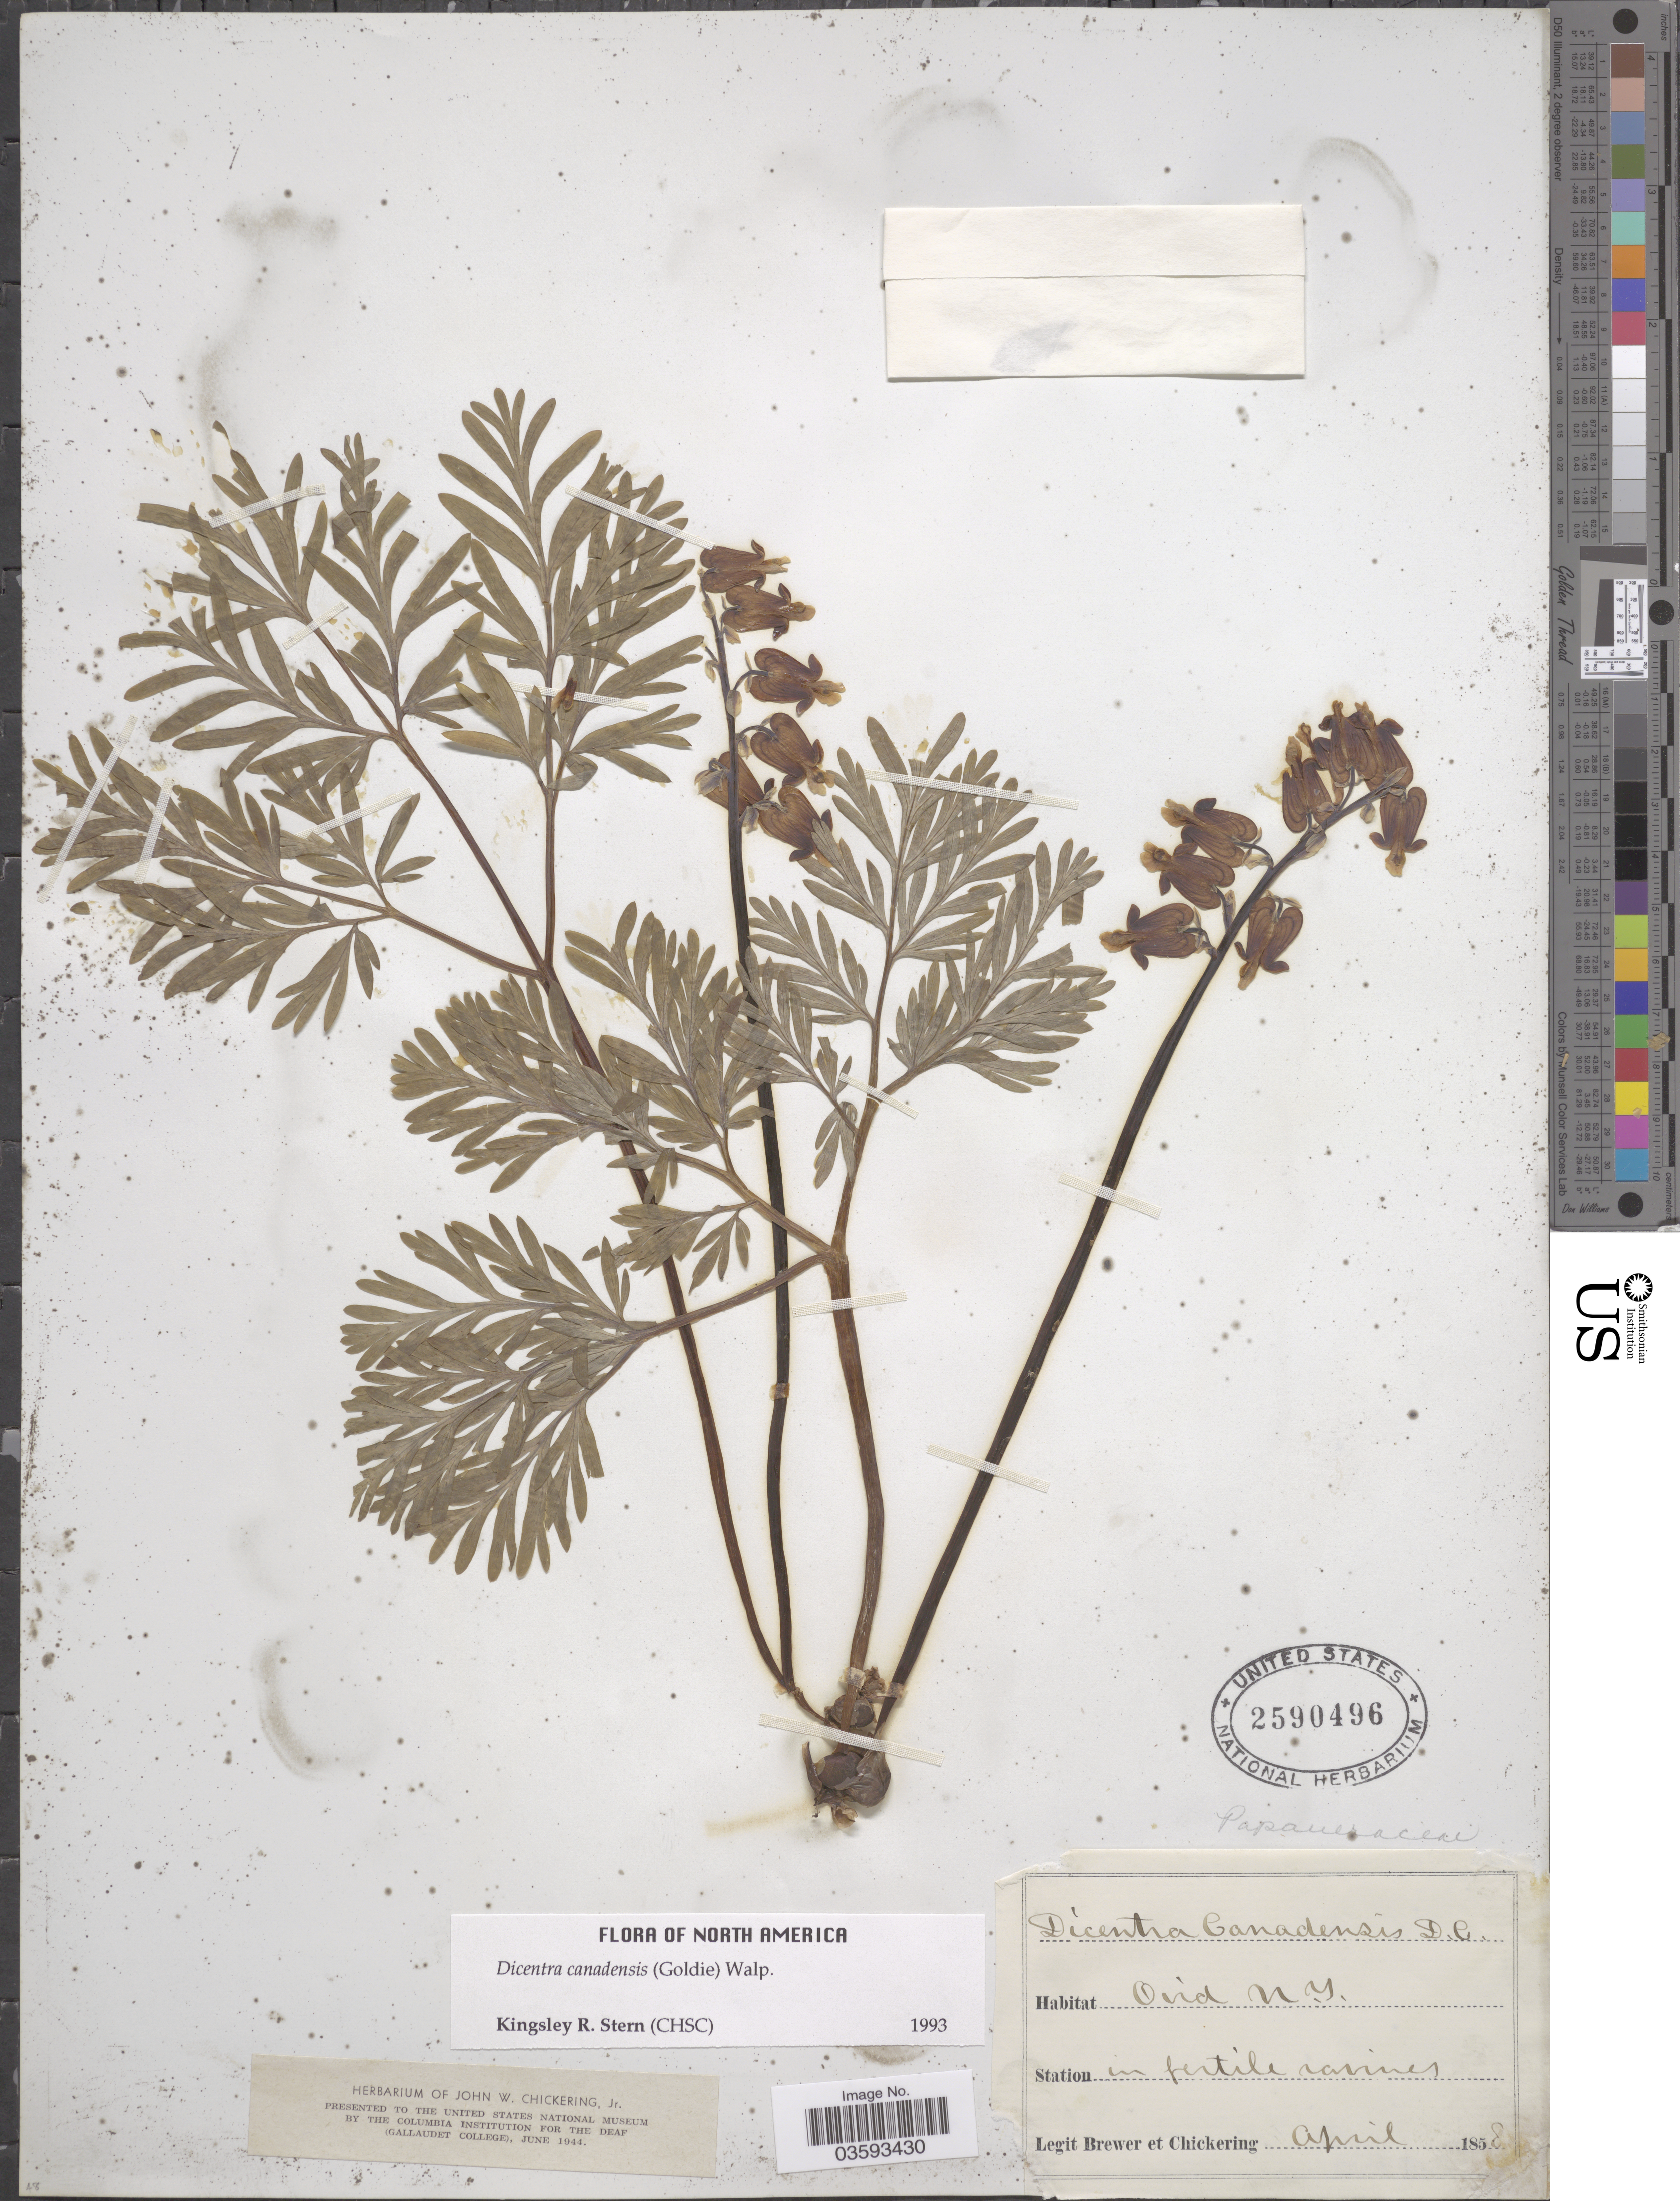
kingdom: Plantae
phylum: Tracheophyta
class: Magnoliopsida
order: Ranunculales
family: Papaveraceae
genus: Dicentra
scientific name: Dicentra canadensis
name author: (Goldie) Walp.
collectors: -. Brewer & J. Chickering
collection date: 1858-04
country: United States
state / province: New York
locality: Ovid.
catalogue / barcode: US 2590496